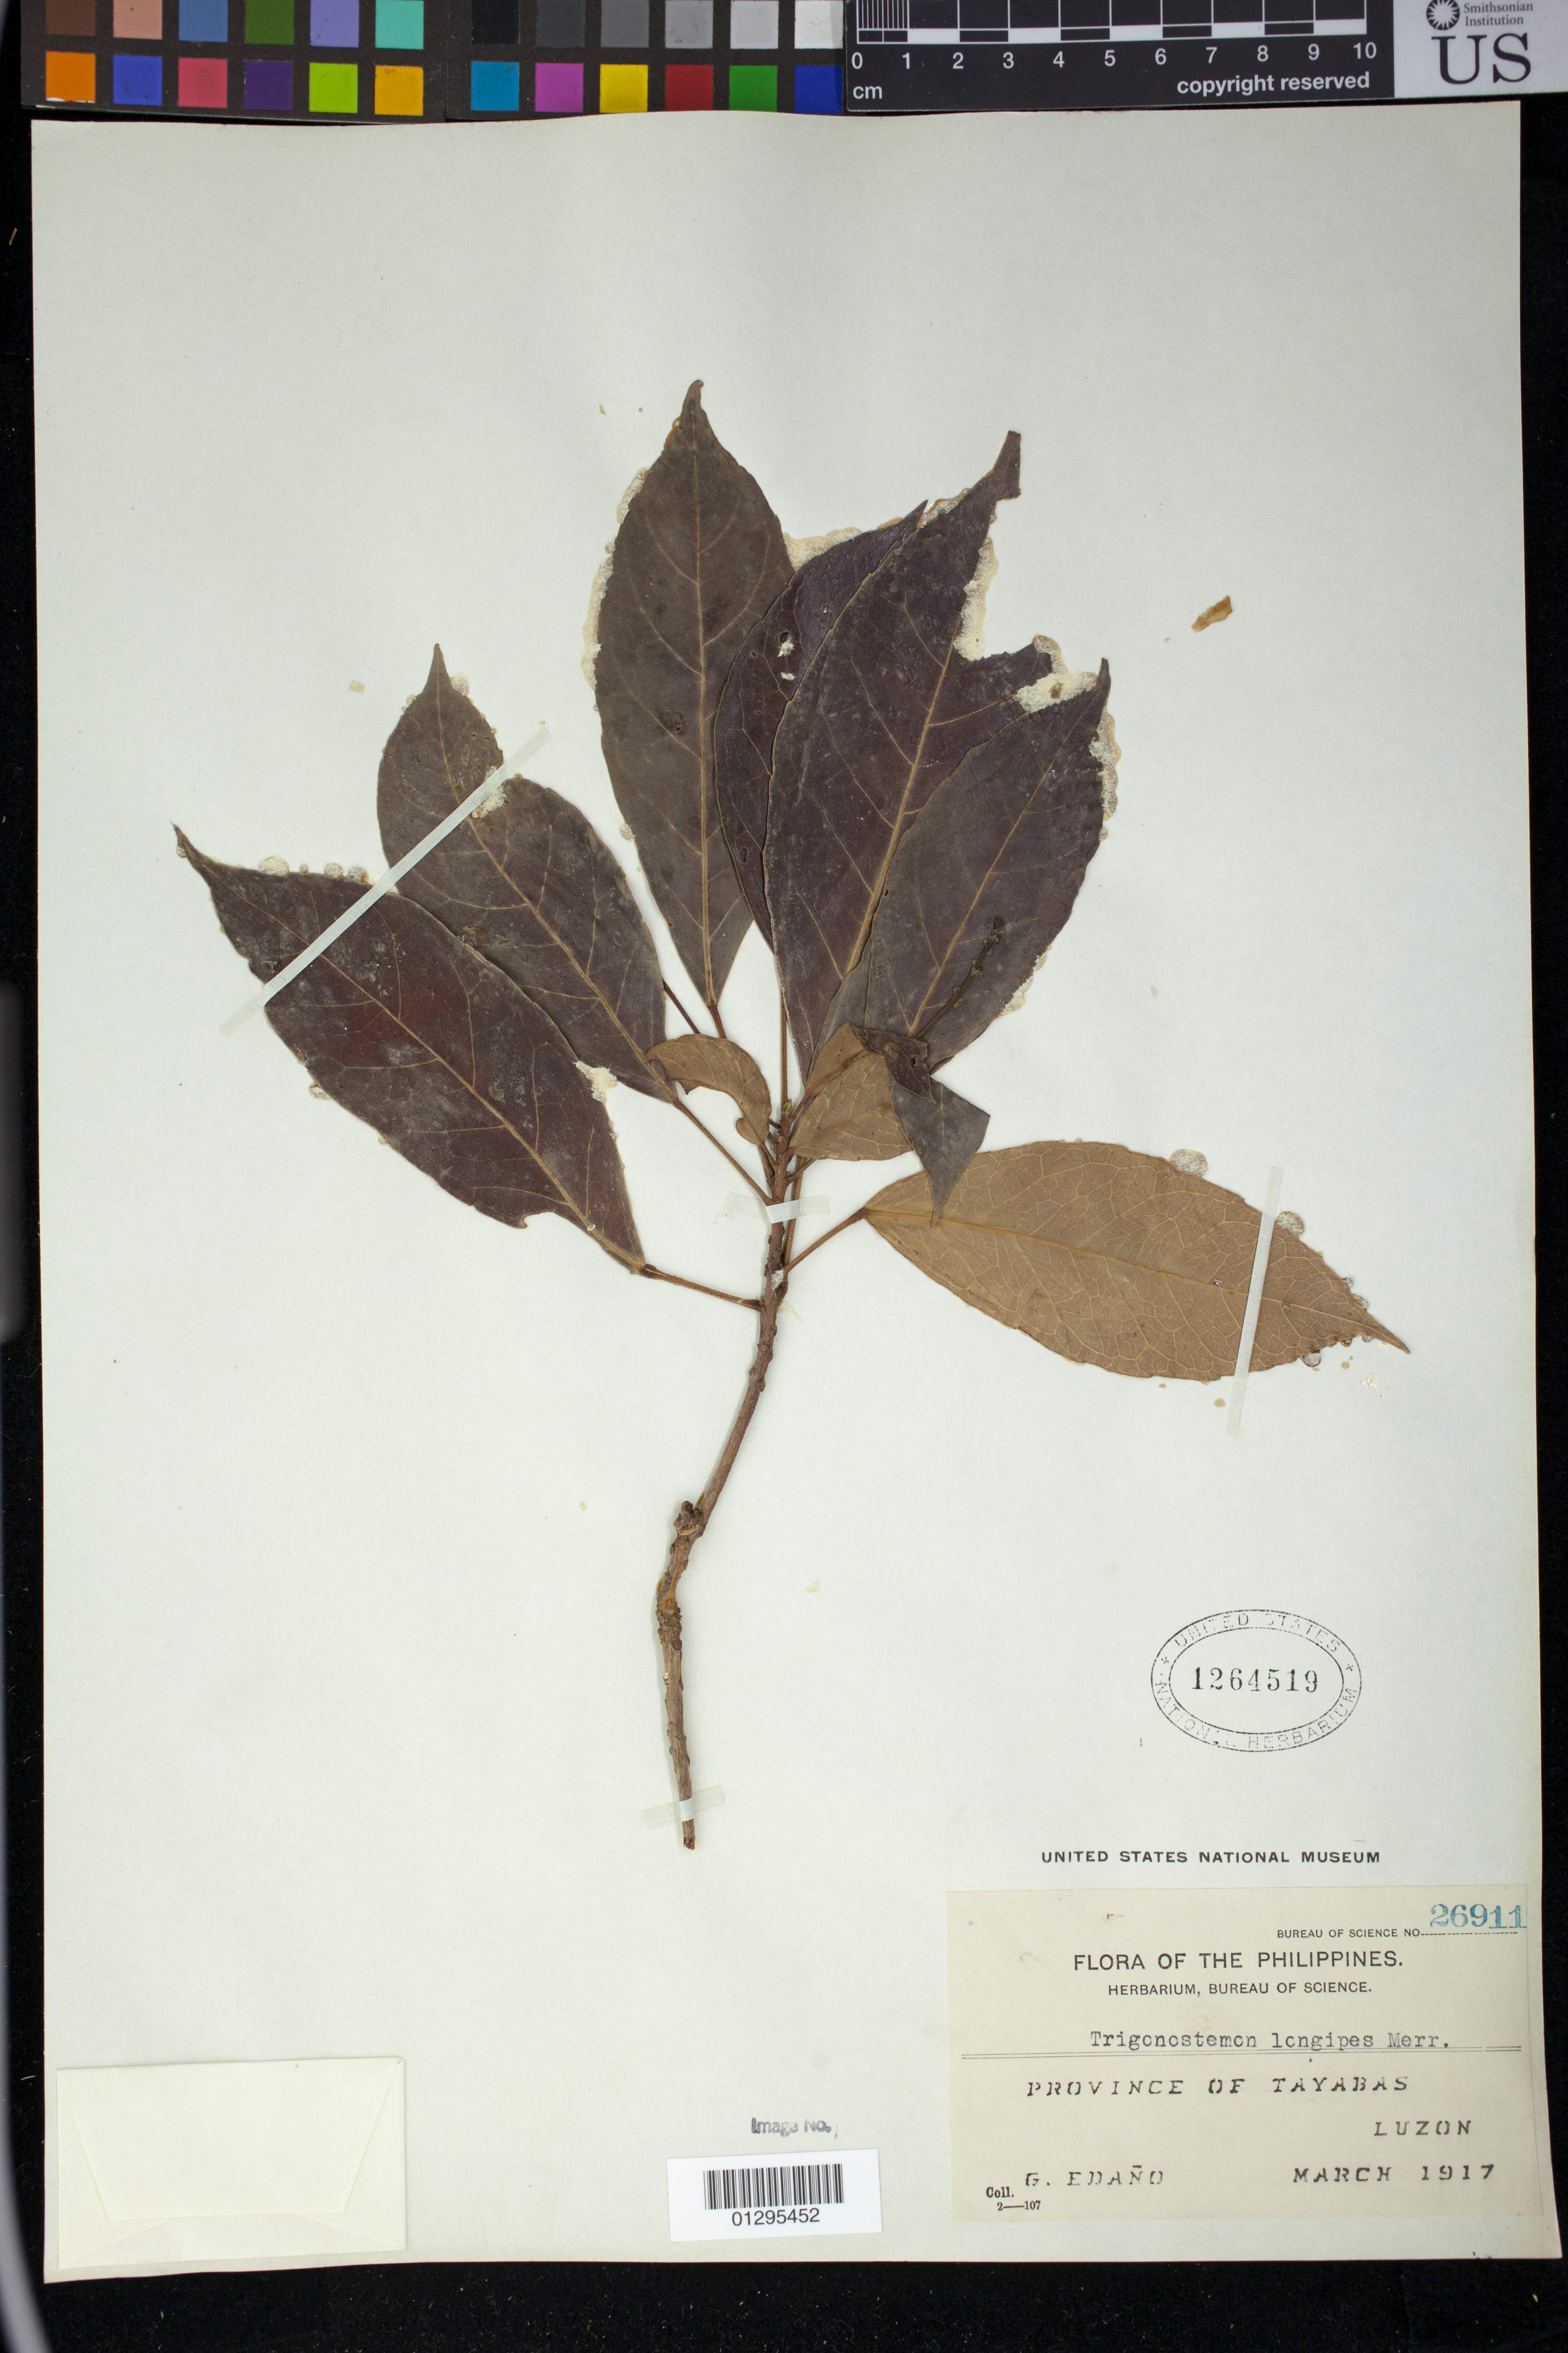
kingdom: Plantae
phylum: Tracheophyta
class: Magnoliopsida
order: Malpighiales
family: Euphorbiaceae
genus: Trigonostemon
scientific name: Trigonostemon longipes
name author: (Merr.) Merr.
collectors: G. Edaño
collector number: Bur. Sci. 26911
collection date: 1917-03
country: Philippines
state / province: Calabarzon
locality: Province of Tayabas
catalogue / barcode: US 1264519